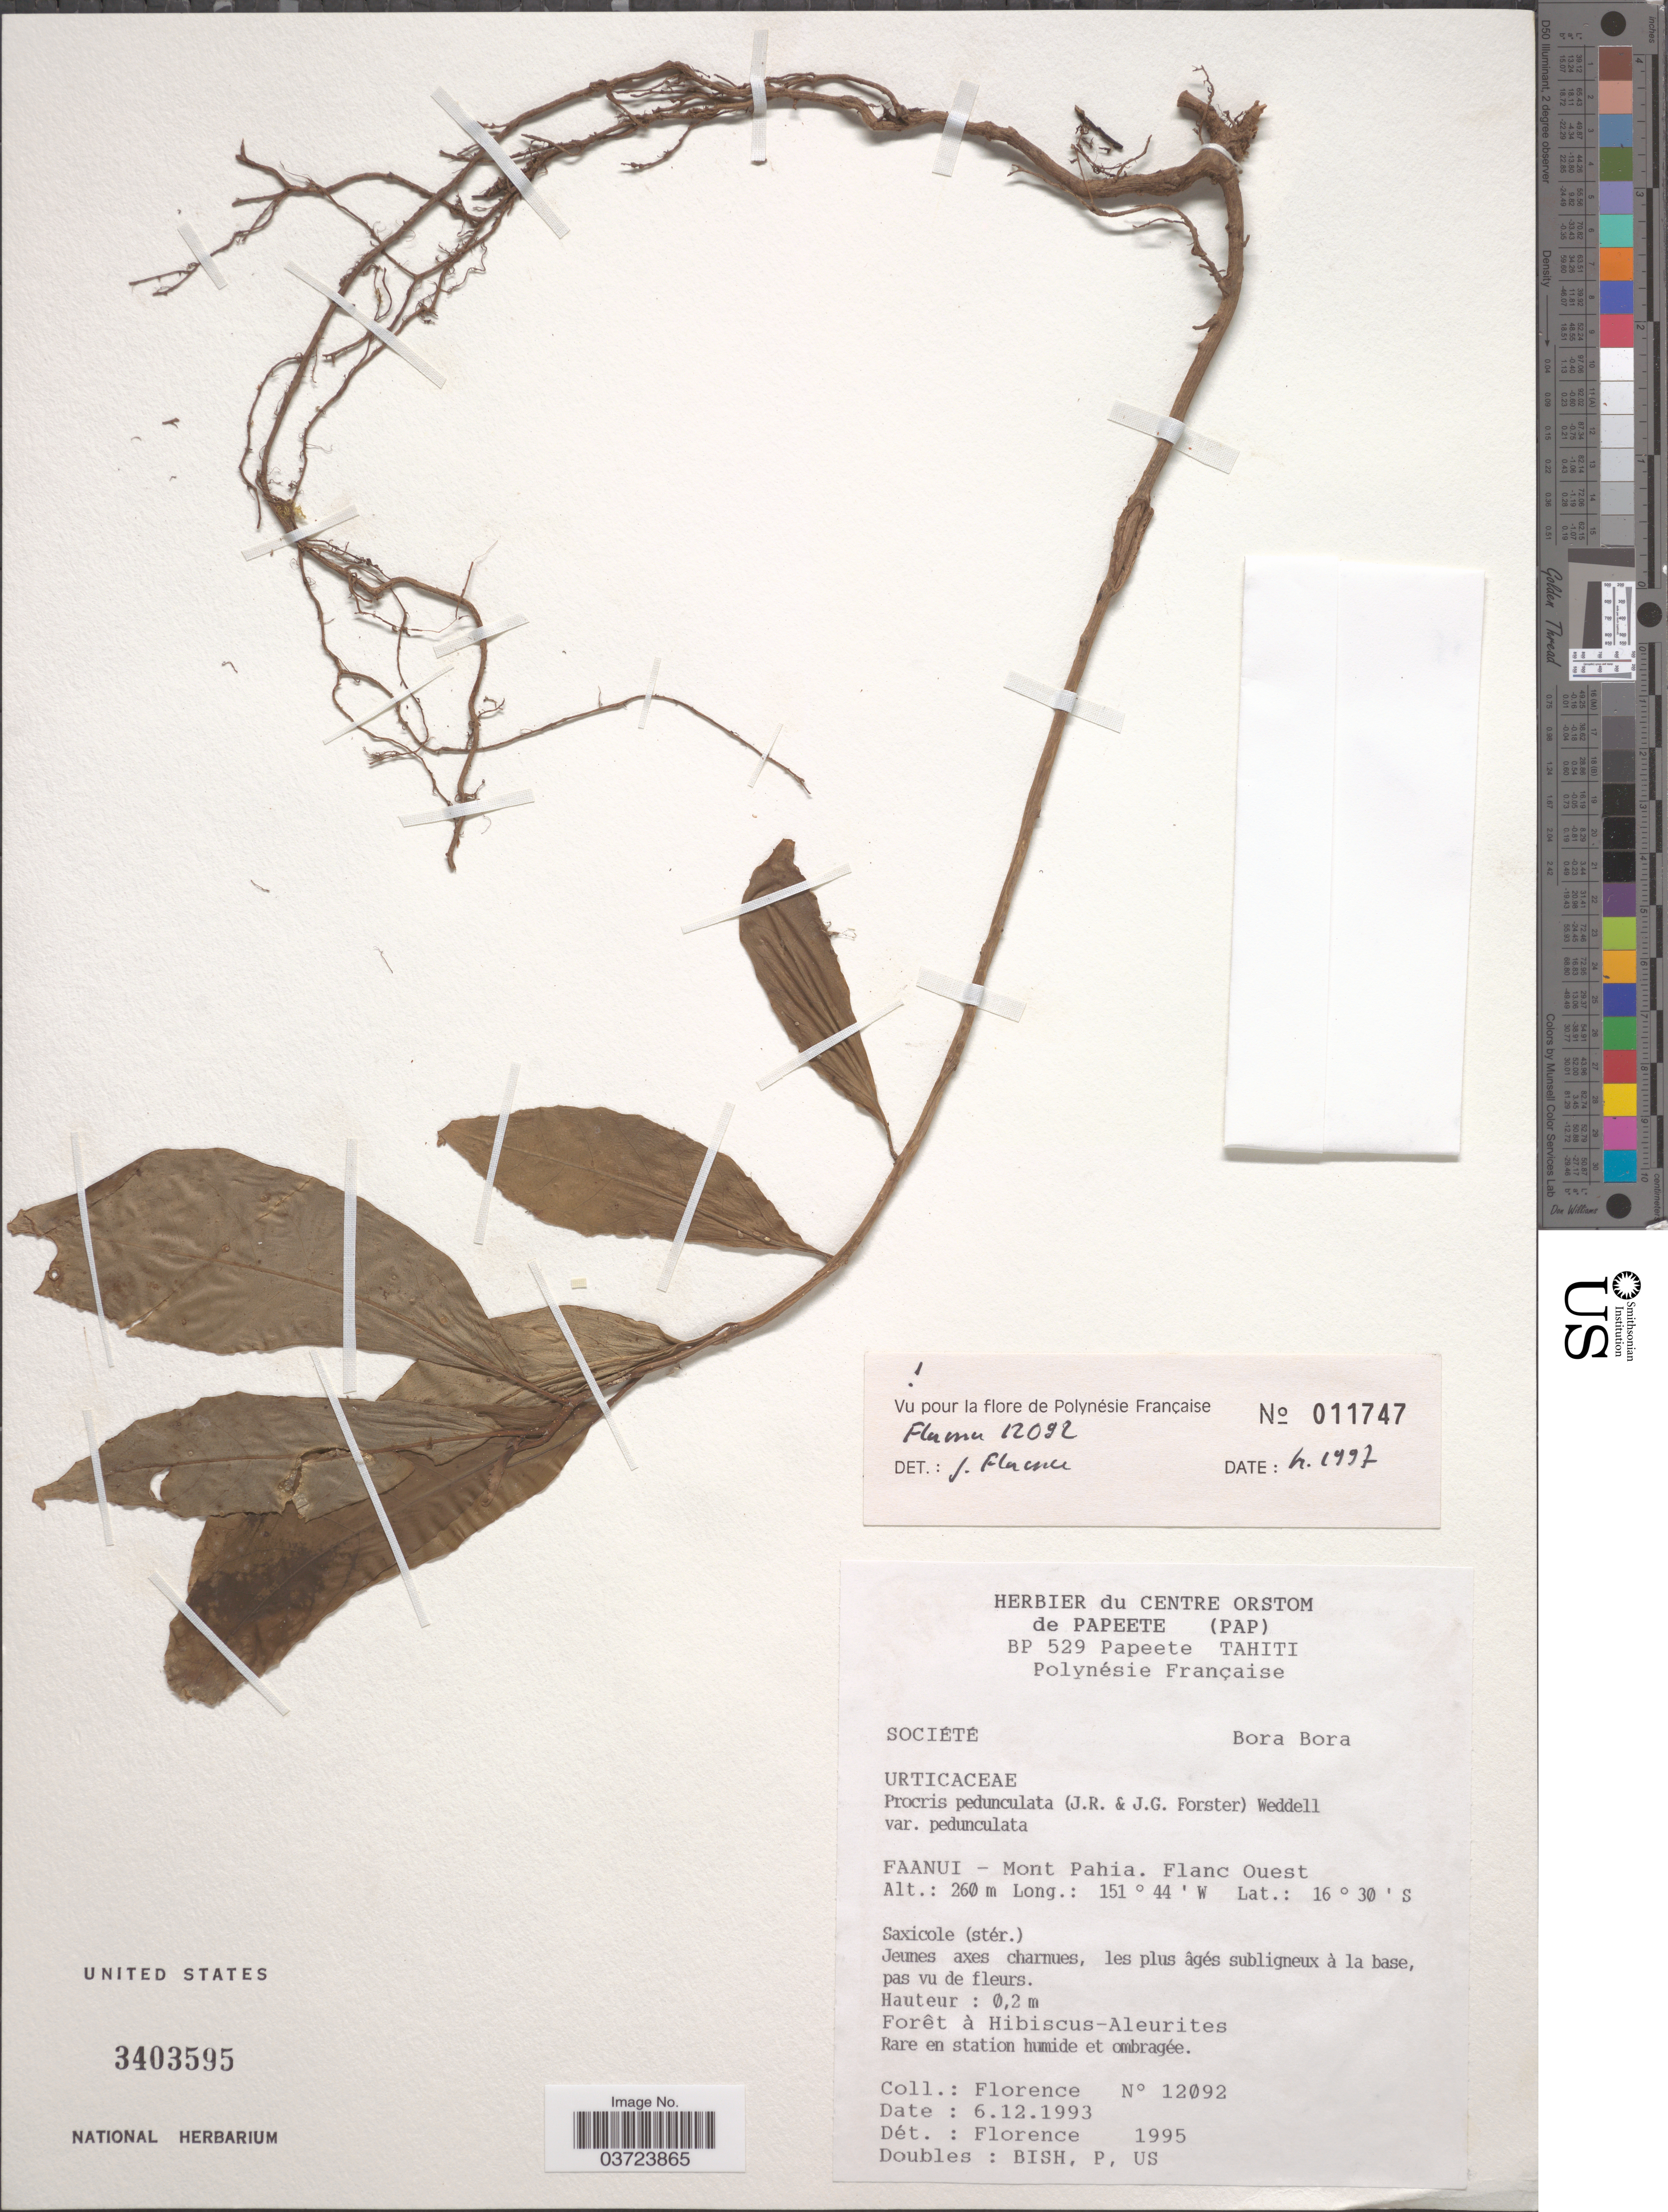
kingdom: Plantae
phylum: Tracheophyta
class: Magnoliopsida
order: Rosales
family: Urticaceae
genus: Procris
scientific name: Procris pedunculata var. pedunculata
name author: (J.R. Forst. & G. Forst.) Wedd.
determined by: Florence, J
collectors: -. Florence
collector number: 12092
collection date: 1993-12-06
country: French Polynesia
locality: Société Bora Bora. Faanui - Mont Pahia. Flanc Ouest.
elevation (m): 260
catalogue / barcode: US 3403595